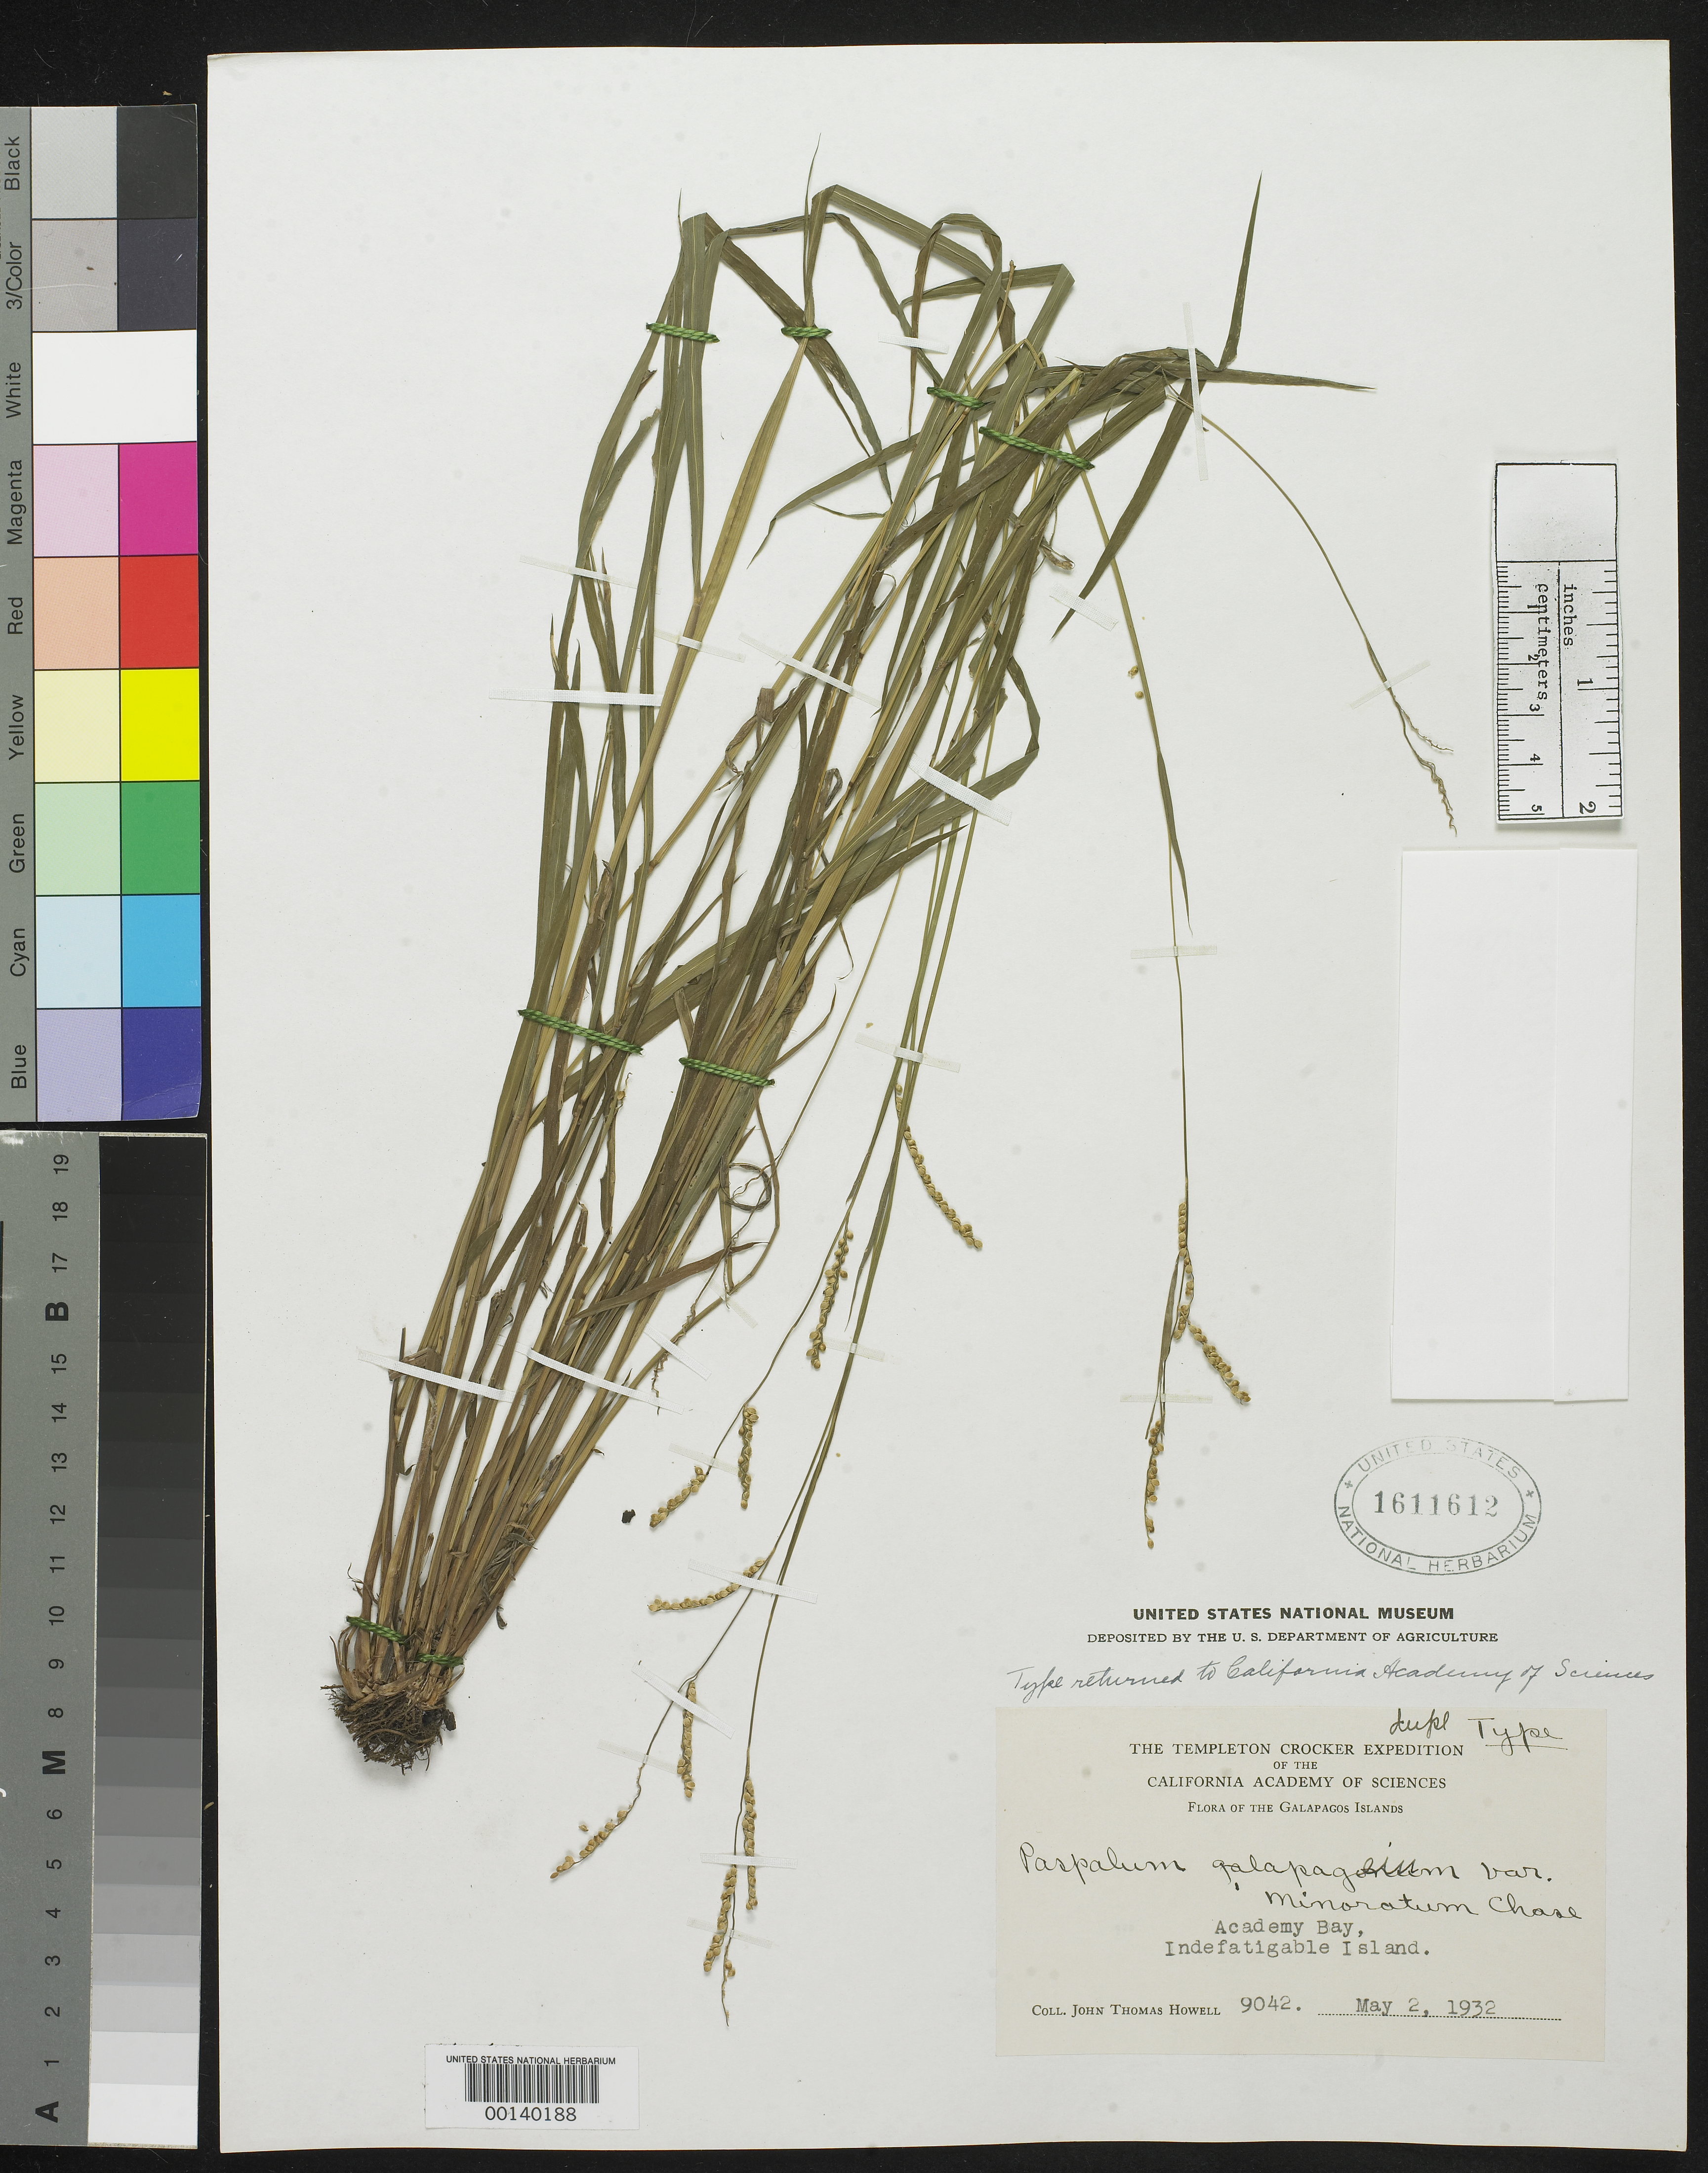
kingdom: Plantae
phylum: Tracheophyta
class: Liliopsida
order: Poales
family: Poaceae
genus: Paspalum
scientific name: Paspalum galapageium var. minoratum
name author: Chase ex Hitchc.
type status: Isotype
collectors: J. T. Howell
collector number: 9042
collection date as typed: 02 May 1932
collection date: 1932-05-02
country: Ecuador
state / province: Colón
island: Santa Cruz [Indefatigable, Chaves]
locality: Academy Bay [Indefatigable I.]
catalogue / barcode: US 1611612